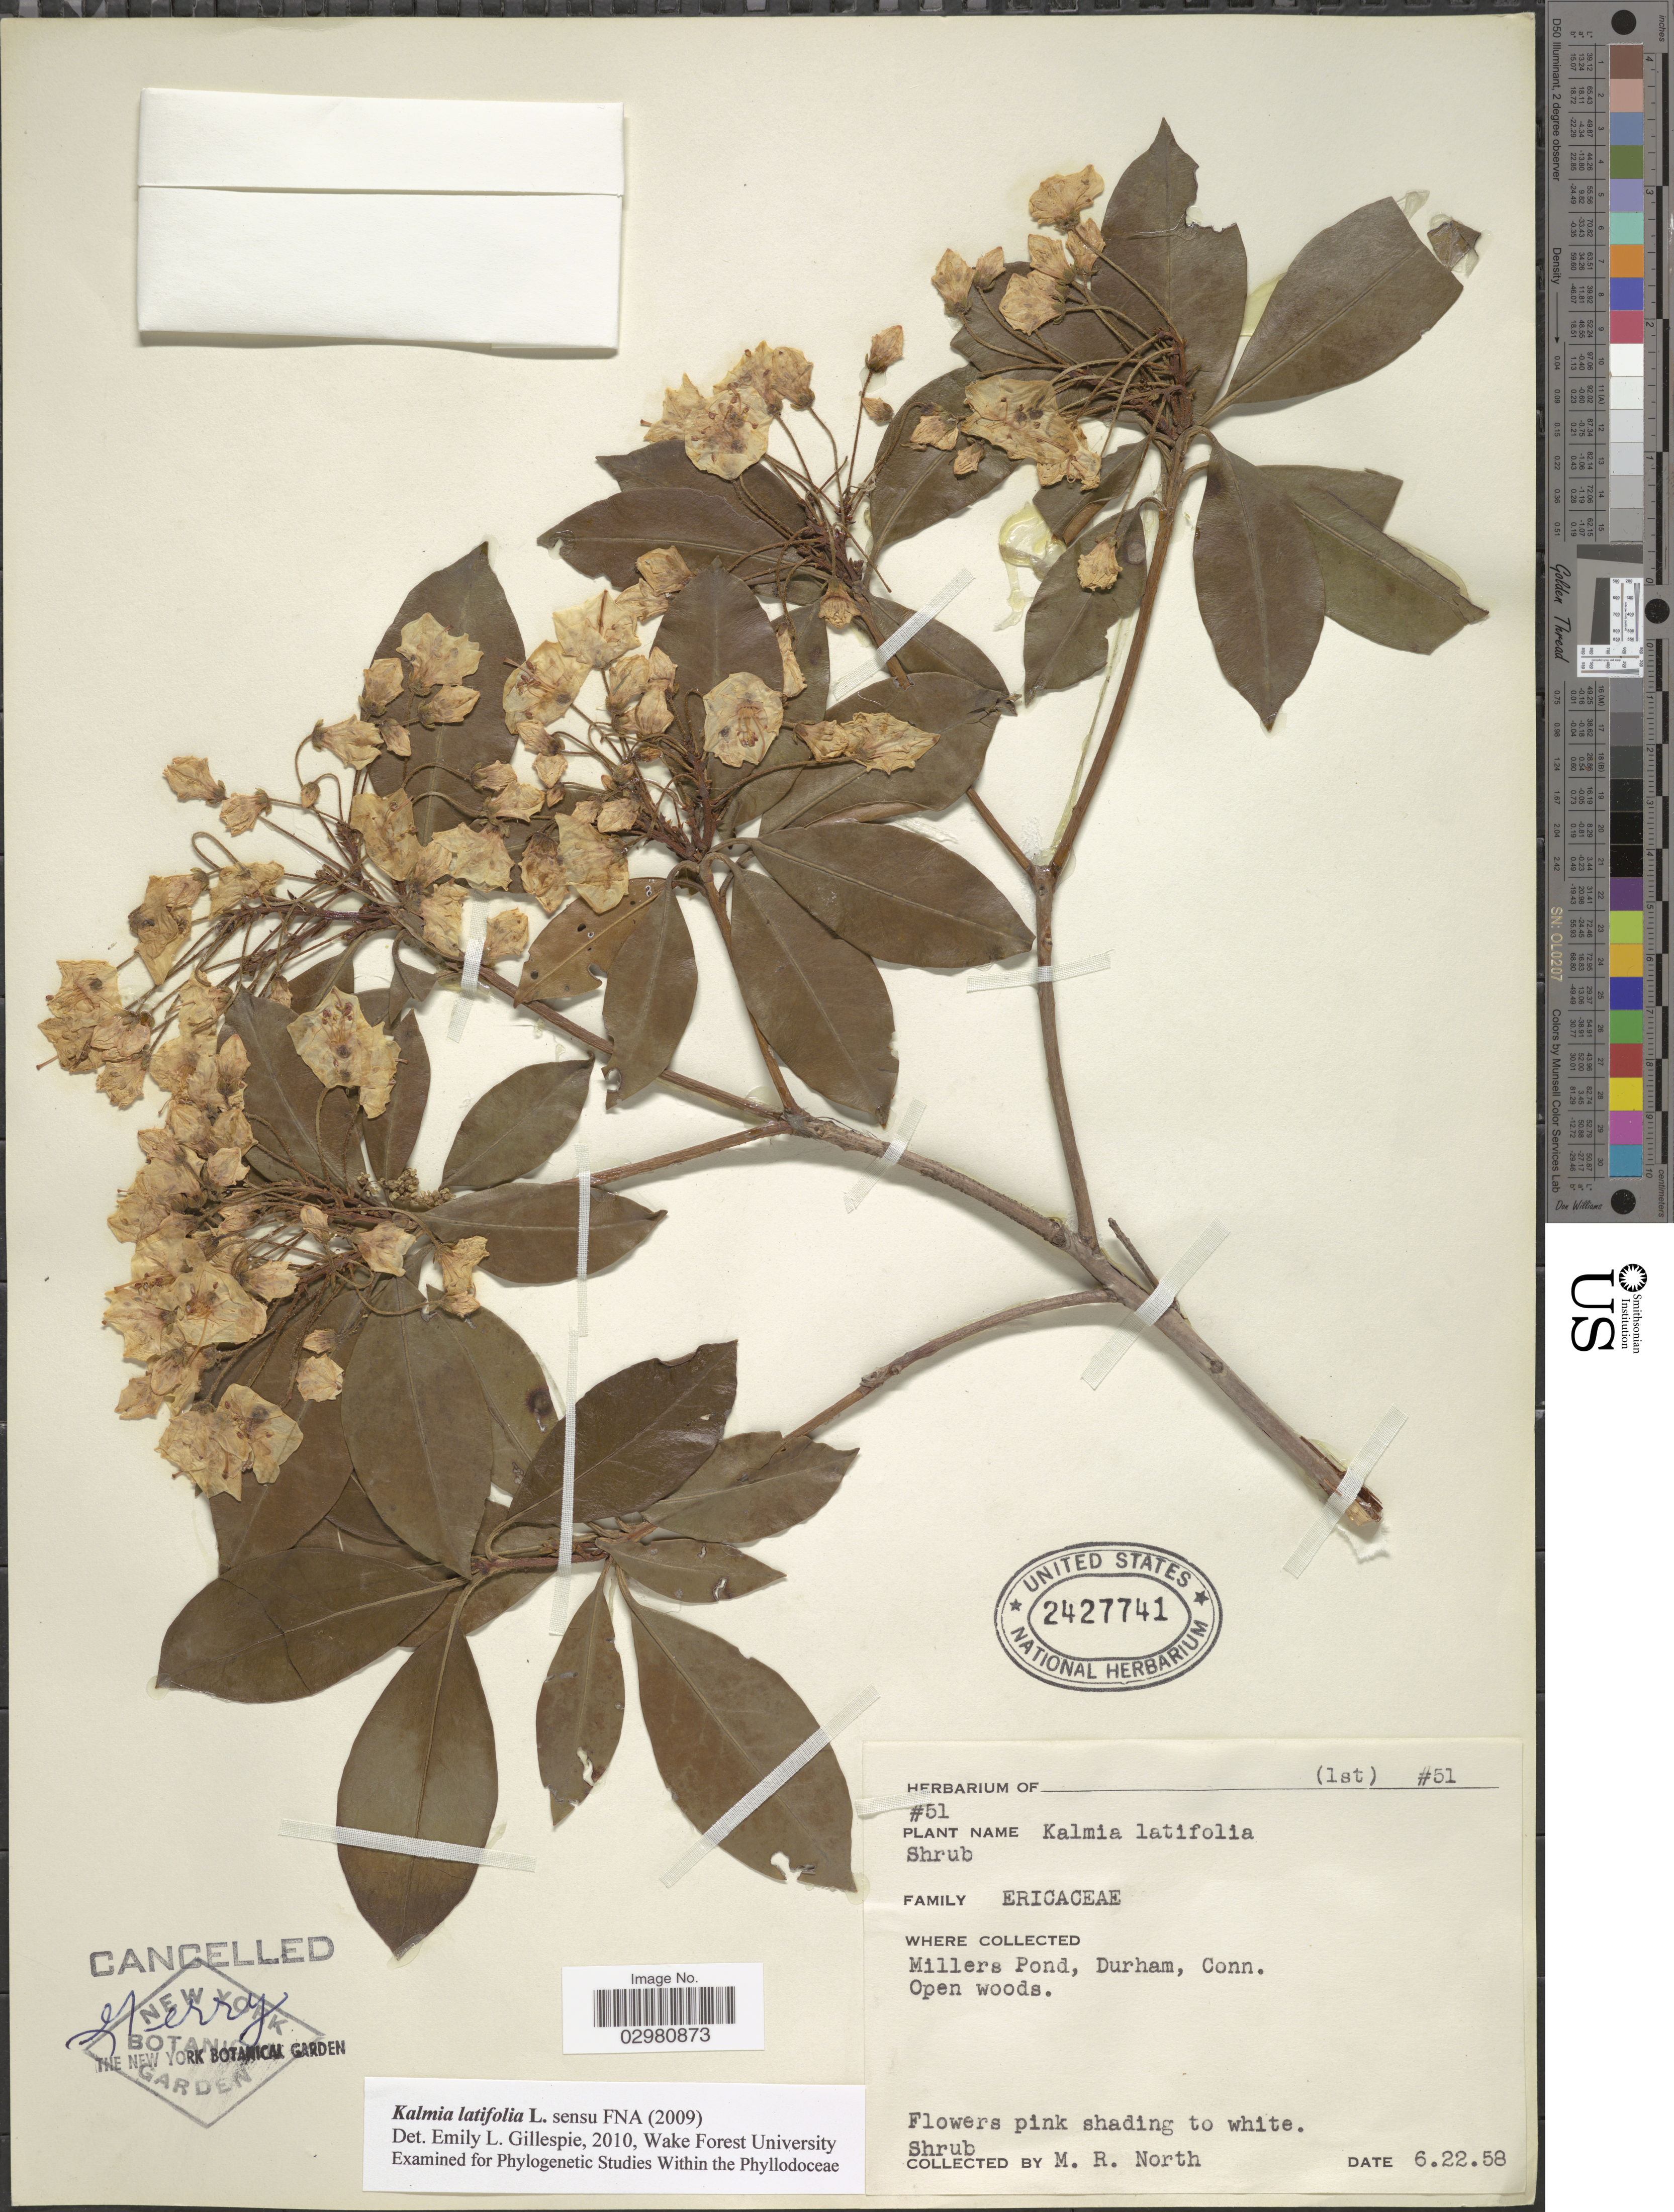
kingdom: Plantae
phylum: Tracheophyta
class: Magnoliopsida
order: Ericales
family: Ericaceae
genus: Kalmia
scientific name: Kalmia latifolia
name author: L.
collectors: M. North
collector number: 51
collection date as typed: Transcribed d/m/y: 22/6/58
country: United States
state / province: Connecticut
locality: Millers Pond, Durham, Conn.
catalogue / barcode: US 2427741